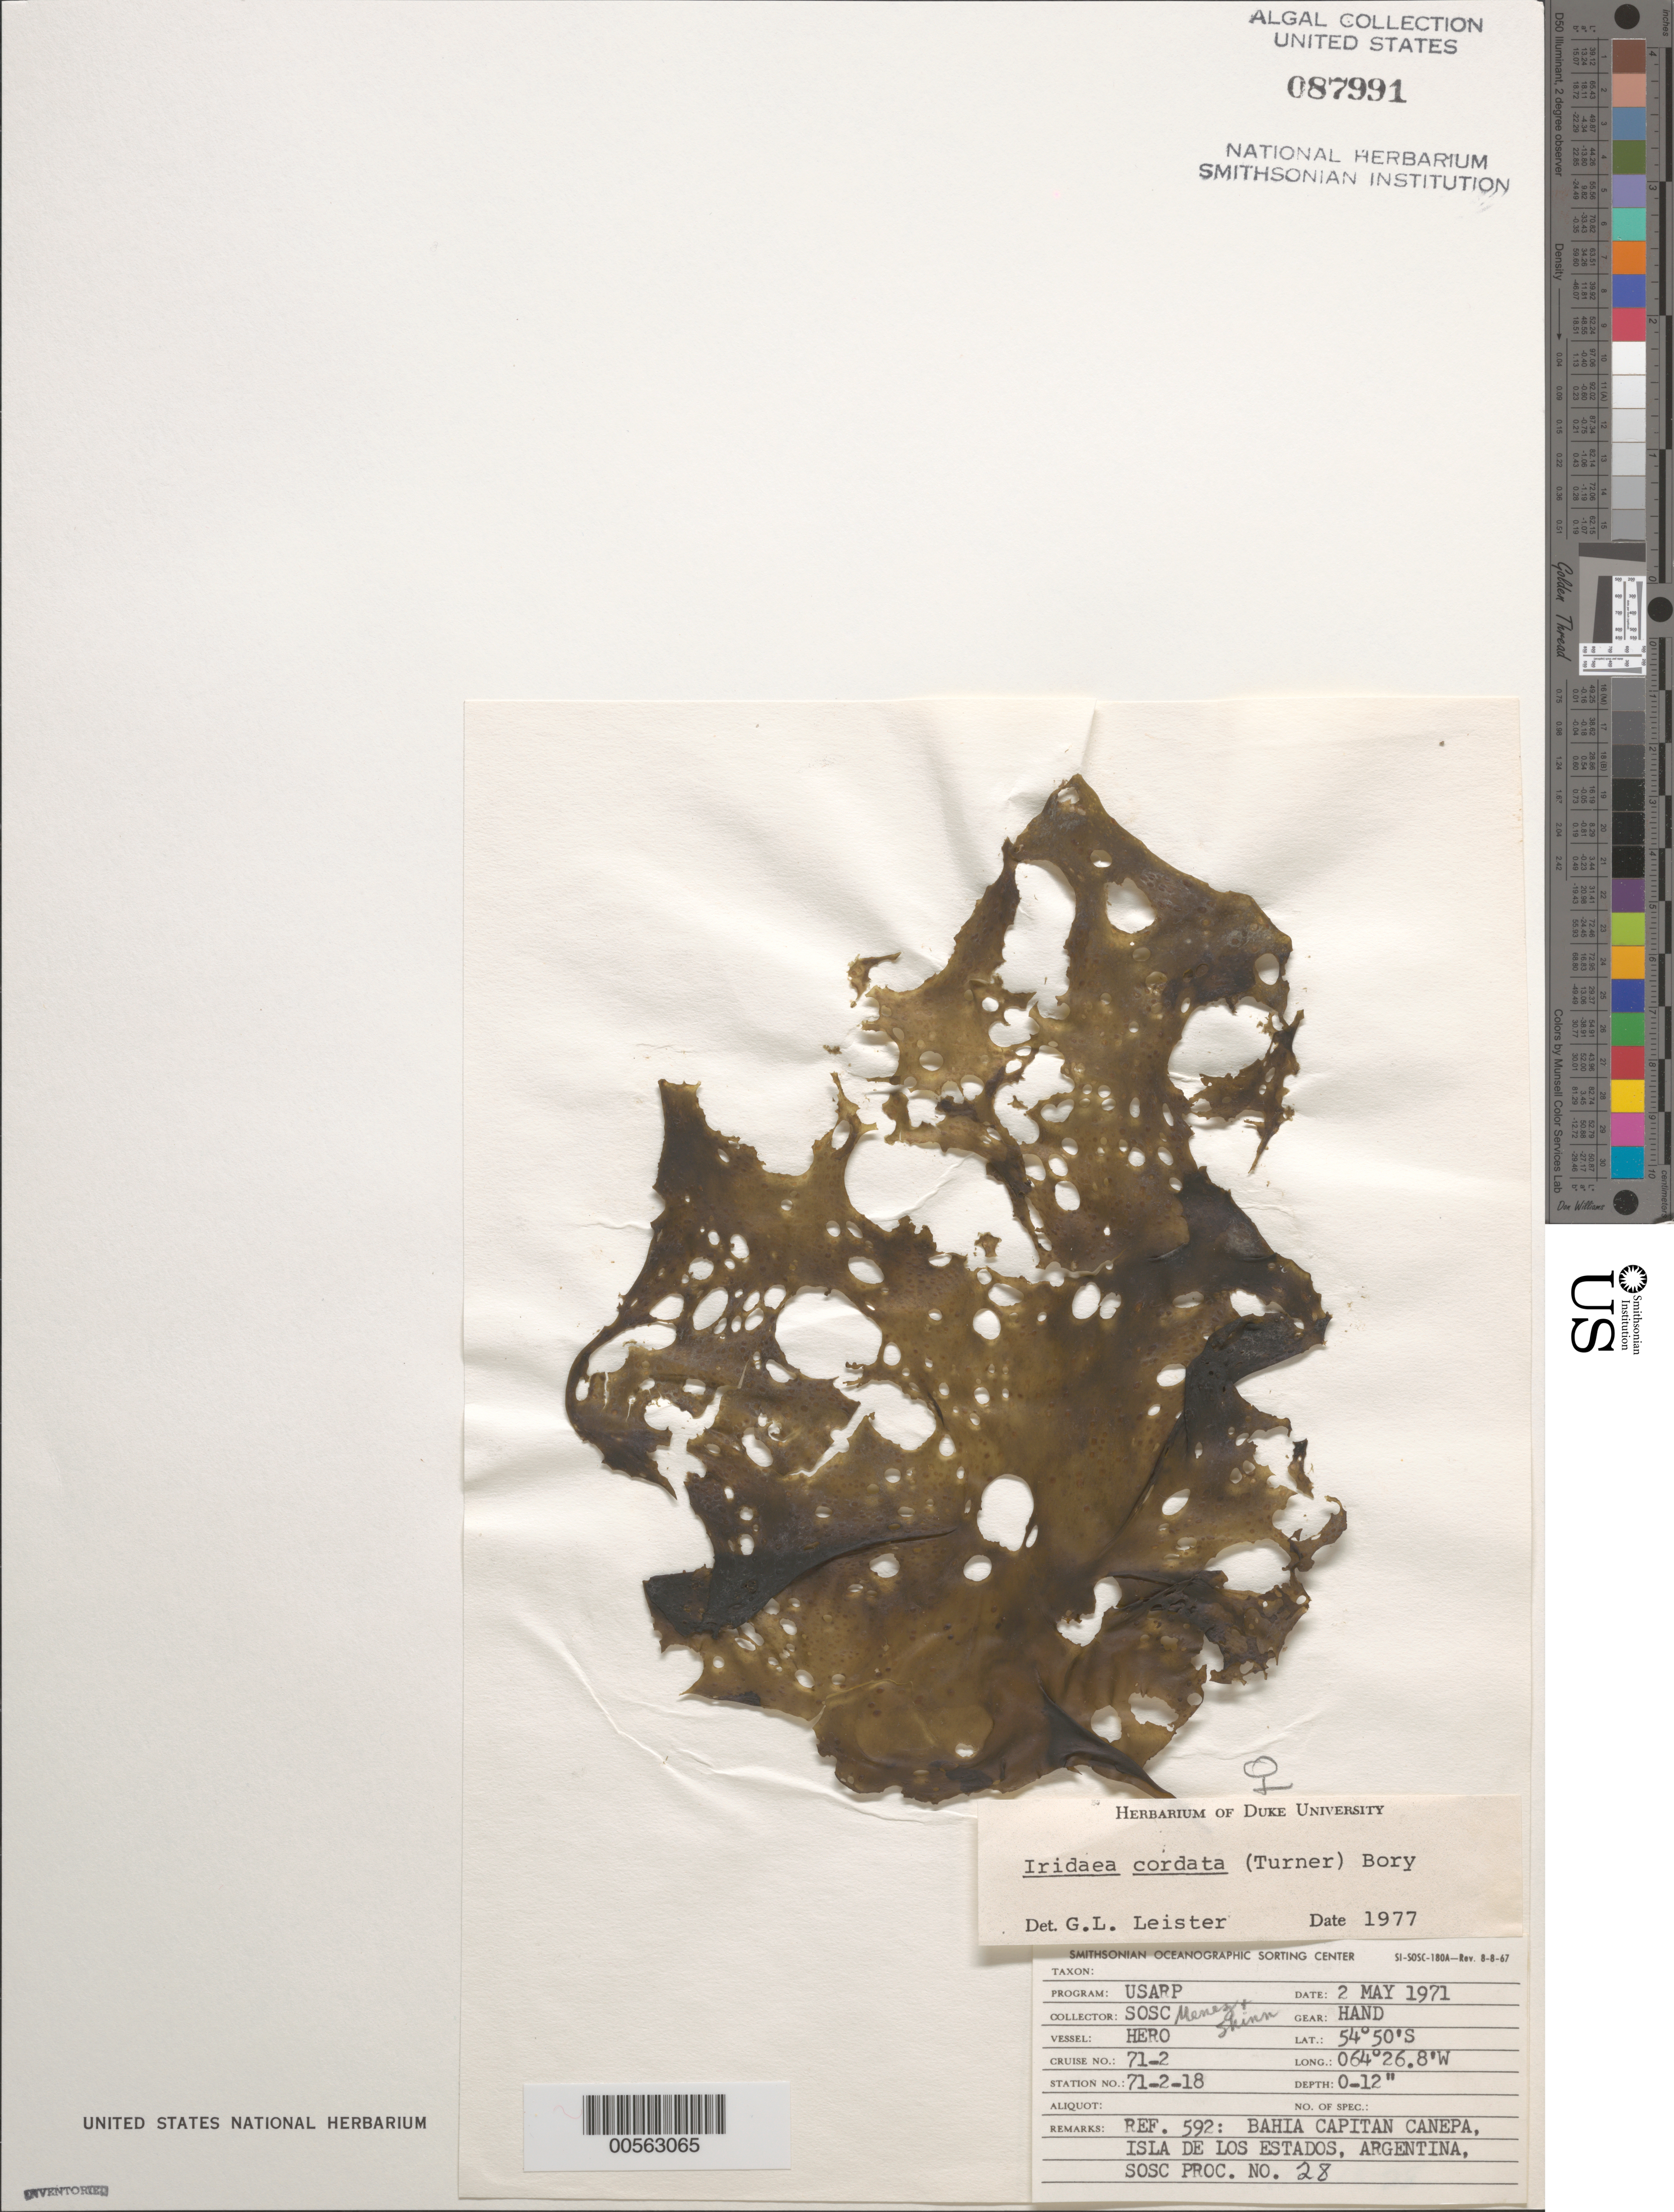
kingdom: Plantae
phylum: Rhodophyta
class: Florideophyceae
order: Gigartinales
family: Gigartinaceae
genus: Iridaea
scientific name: Iridaea cordata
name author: (Turner) Bory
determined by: Leister, G. L.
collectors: Meñez & -. Shinn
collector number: Station 71-2-18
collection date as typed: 02 May 1971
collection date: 1971-05-02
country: Argentina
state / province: Tierra del Fuego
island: Isla de los Estados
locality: Bahia Capitan Canepa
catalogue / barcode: US 87991